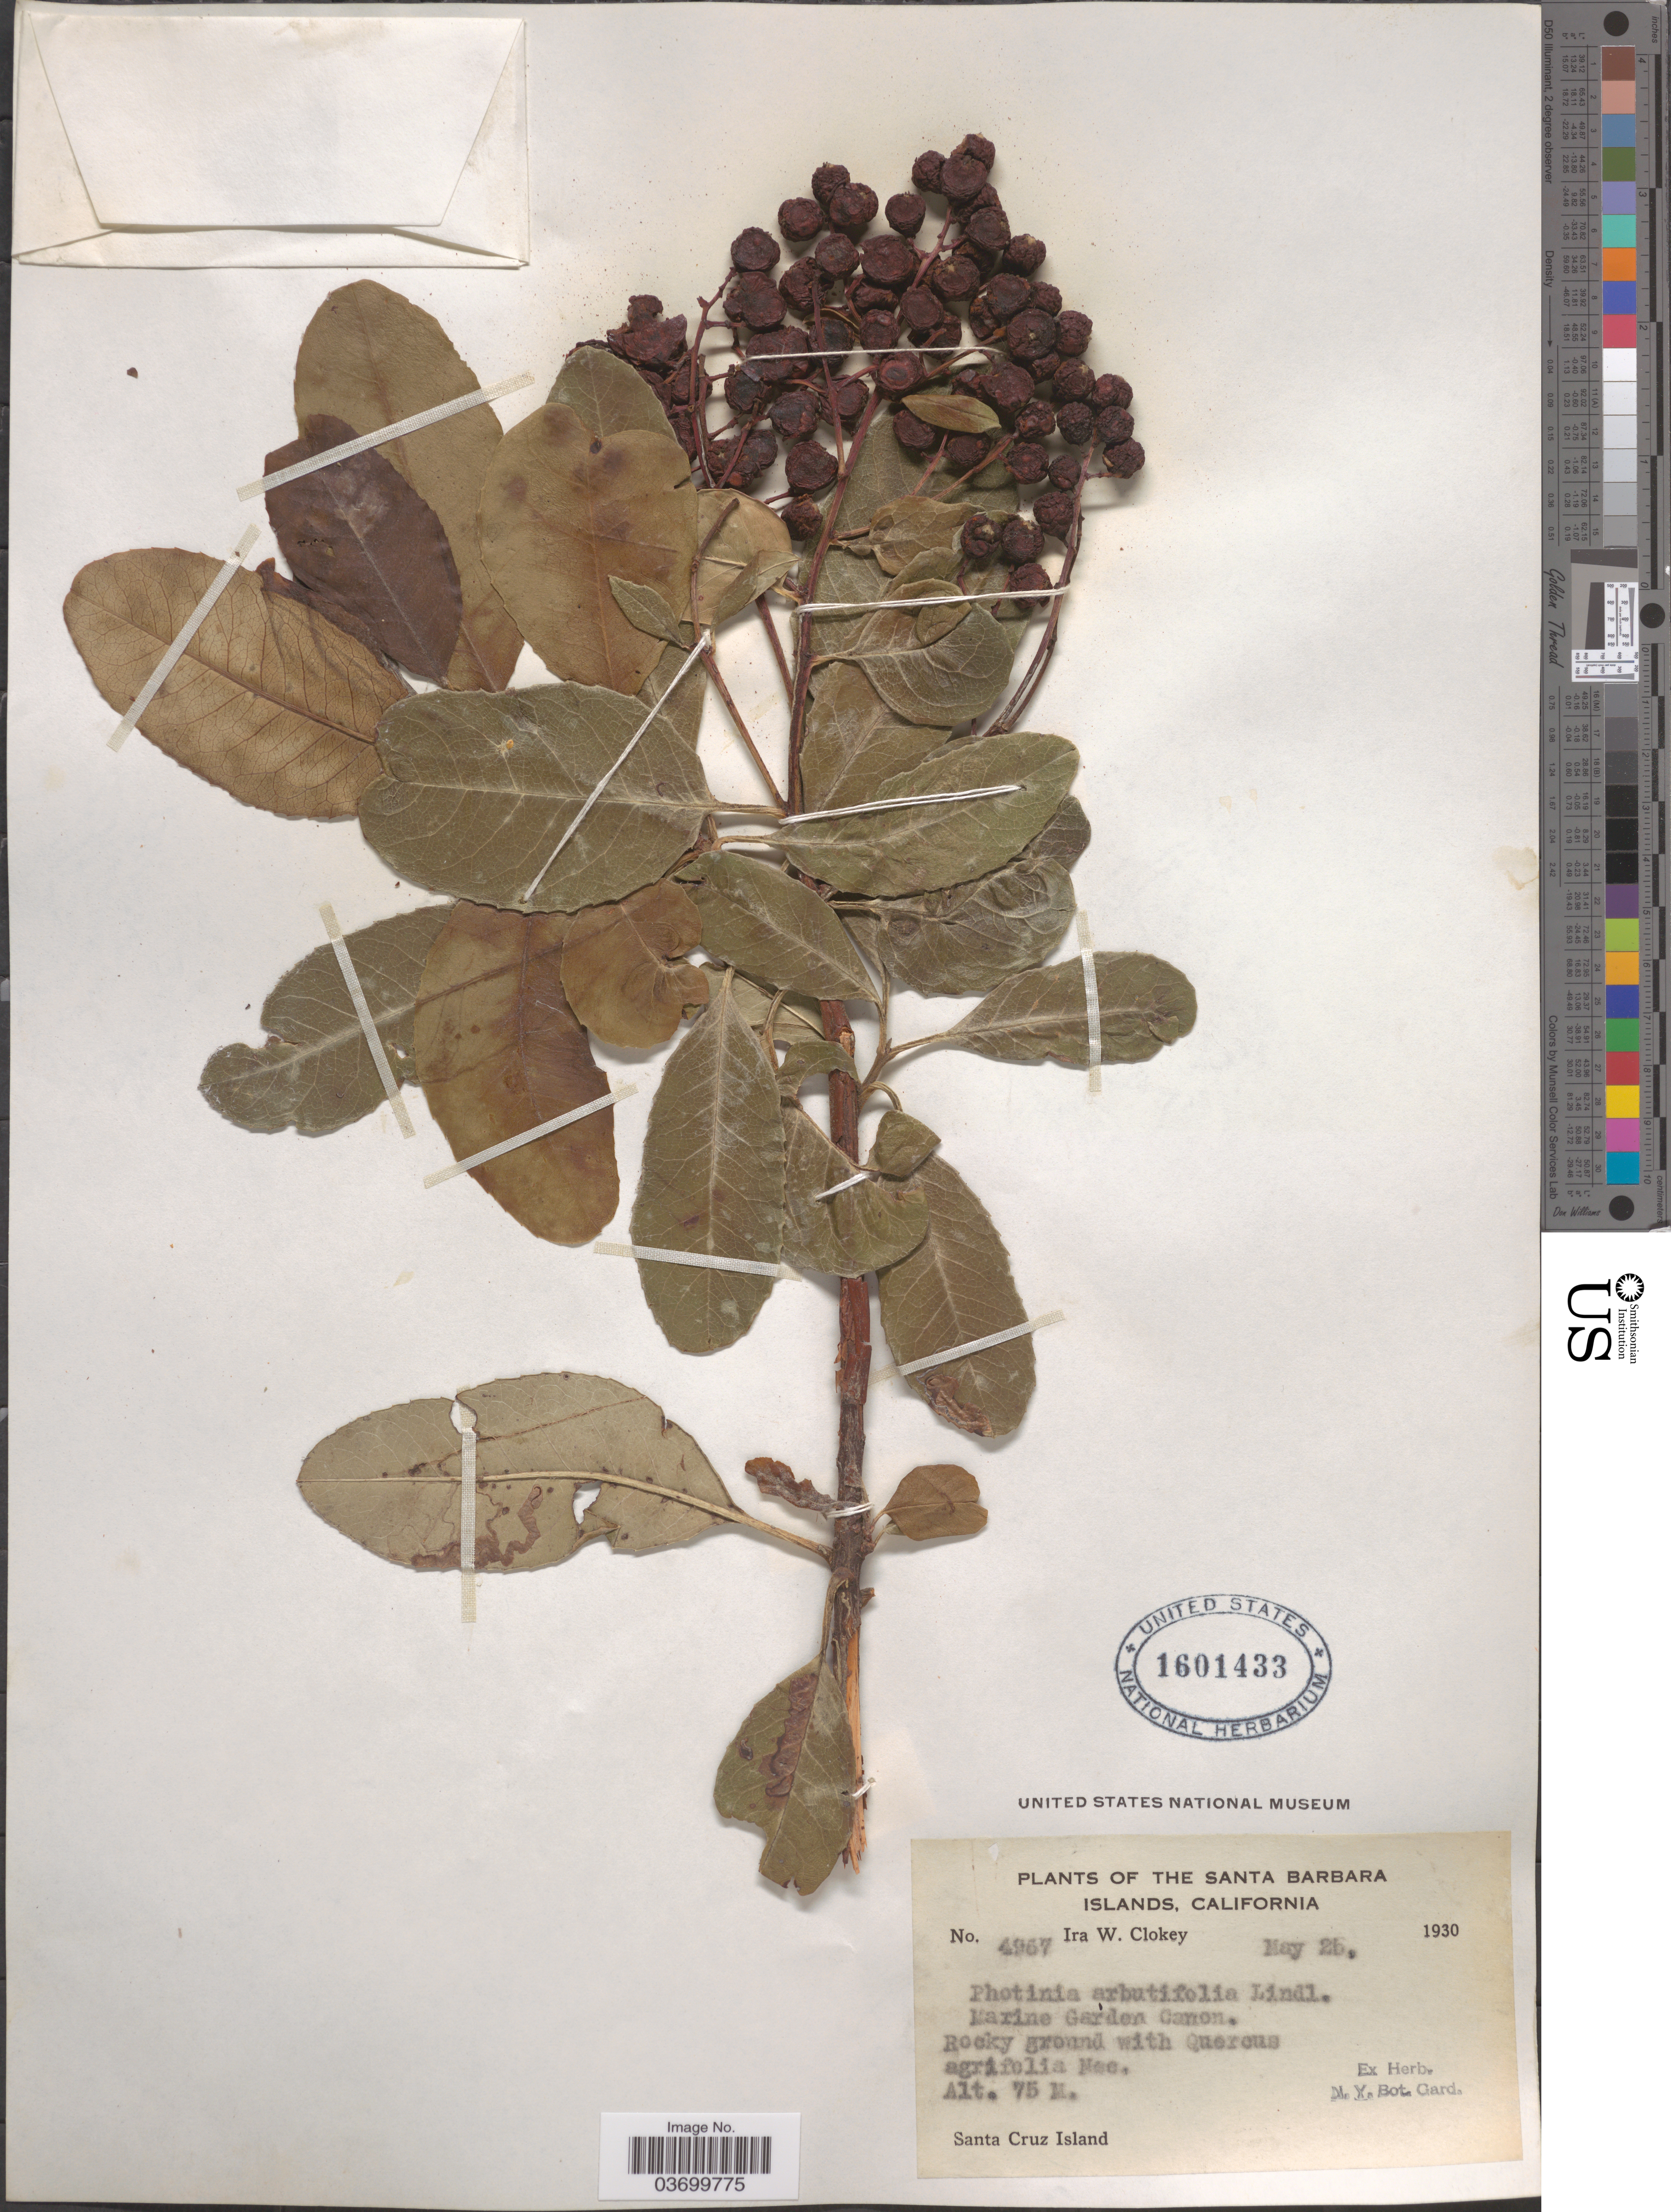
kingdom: Plantae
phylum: Tracheophyta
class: Magnoliopsida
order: Rosales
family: Rosaceae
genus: Heteromeles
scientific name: Heteromeles arbutifolia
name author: (Lindl.) Roemer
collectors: I. W. Clokey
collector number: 4967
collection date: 1930-05-26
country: United States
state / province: California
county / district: Santa Barbara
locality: The Santa Barbara Islands. Marina Garden Canon. Santa Cruz Island.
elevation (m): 75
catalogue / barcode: US 1601433